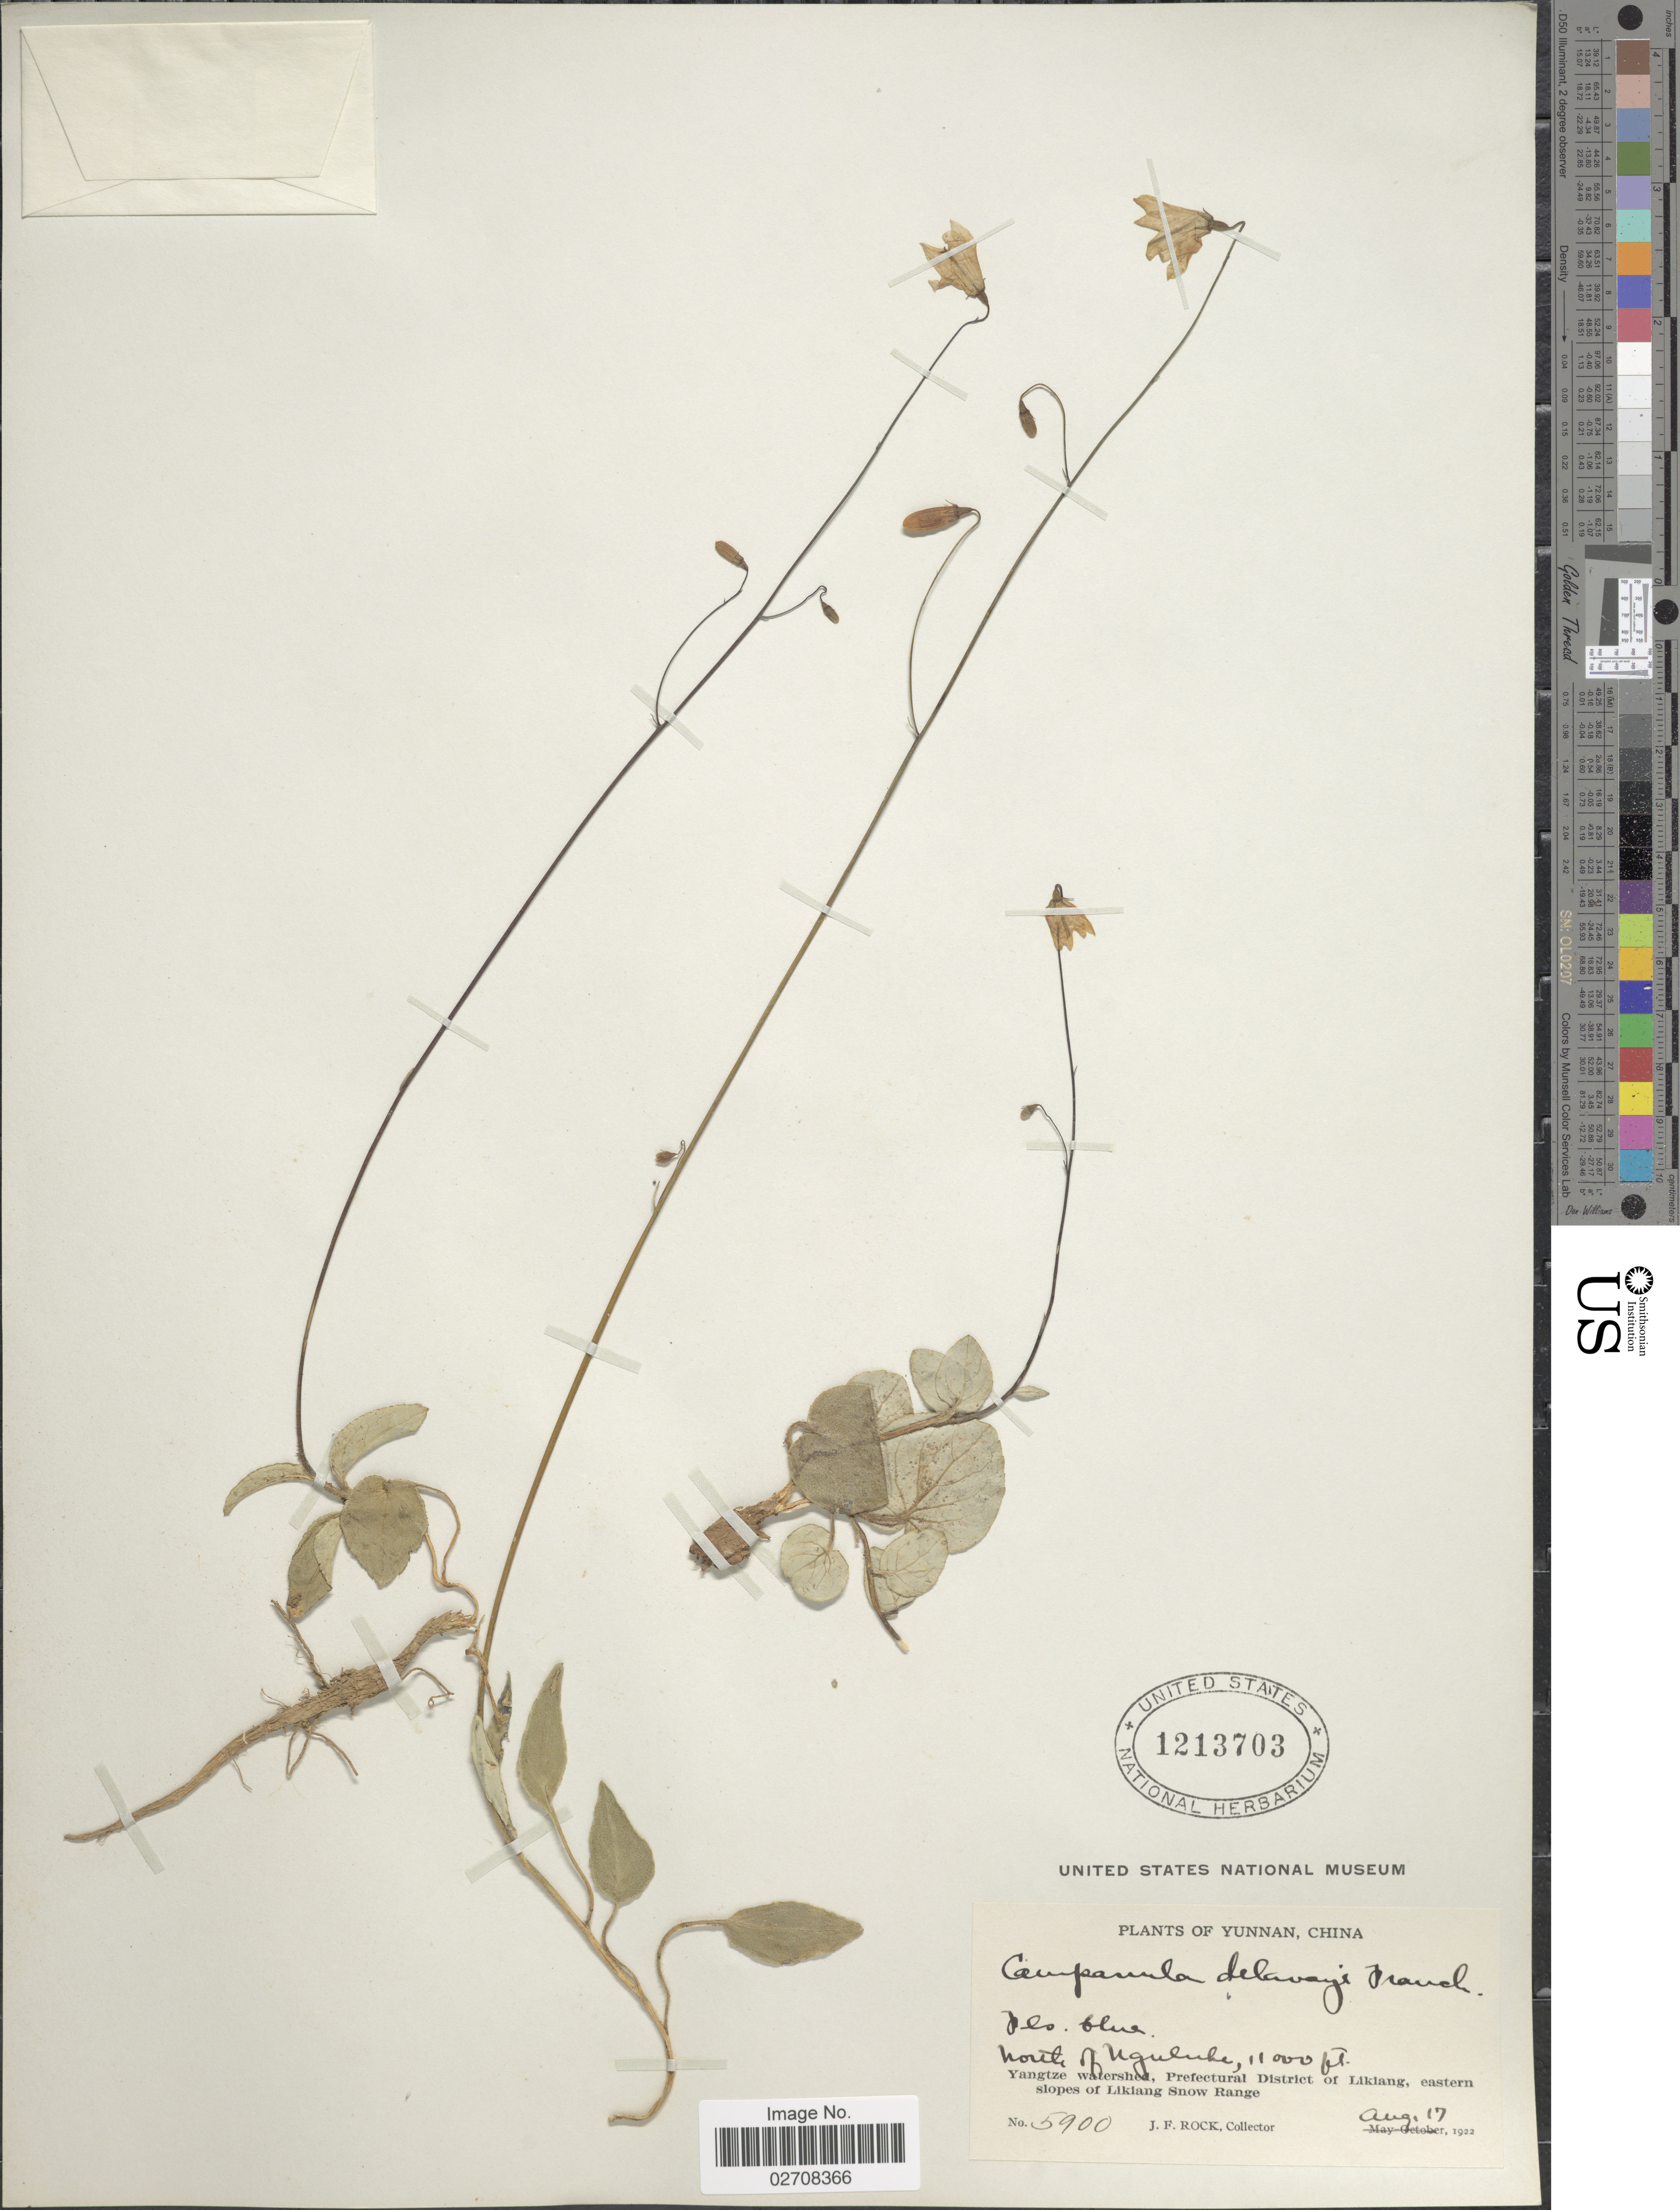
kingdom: Plantae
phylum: Tracheophyta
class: Magnoliopsida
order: Asterales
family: Campanulaceae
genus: Campanula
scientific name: Campanula delavayi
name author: Franch.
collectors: J. F. Rock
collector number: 5900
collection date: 1922-08-17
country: China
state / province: Yunnan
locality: North of Nguluke. Yangtze watershed, Prefectural District of Likiang, eastern slopes of Likiang Snow Range.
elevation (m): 3353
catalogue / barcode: US 1213703